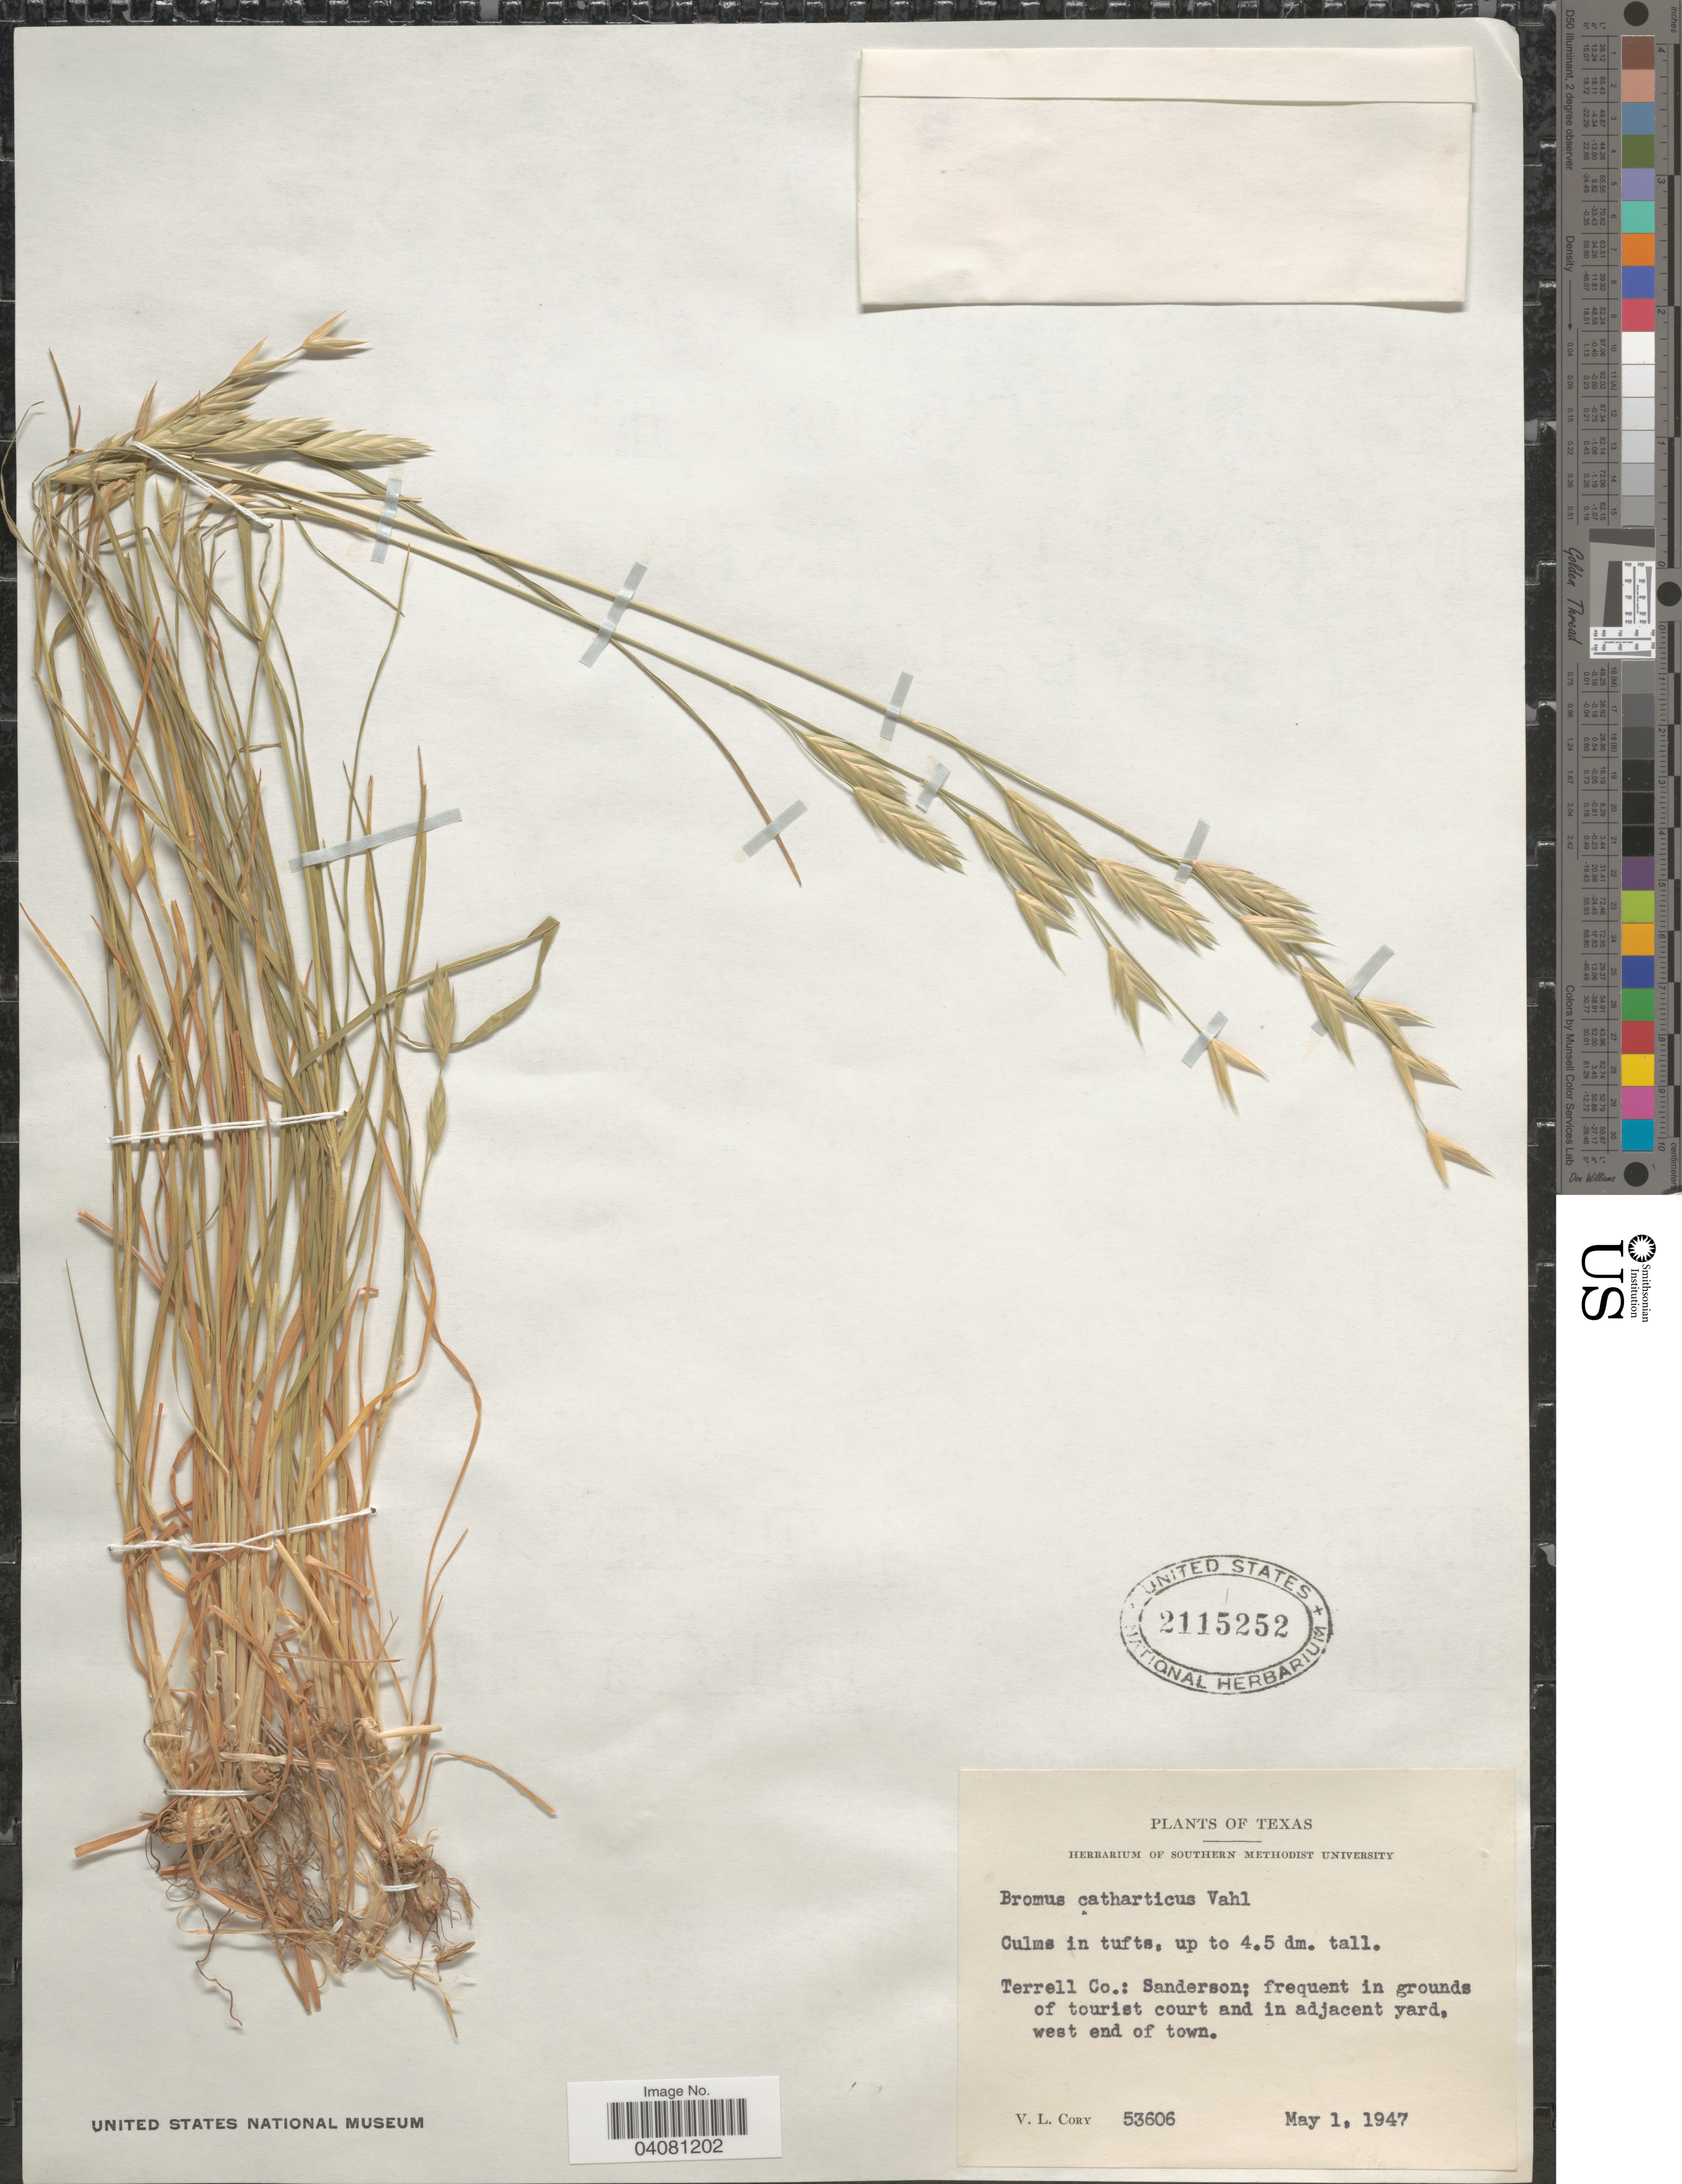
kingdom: Plantae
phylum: Tracheophyta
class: Liliopsida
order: Poales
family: Poaceae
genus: Bromus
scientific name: Bromus catharticus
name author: Vahl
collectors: V. Cory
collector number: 53606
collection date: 1947-05-01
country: United States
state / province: Texas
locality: Terrell Co.: Sanderson; frequent in grounds of tourist court and in adjacent yard, west end of town.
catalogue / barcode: US 2115252